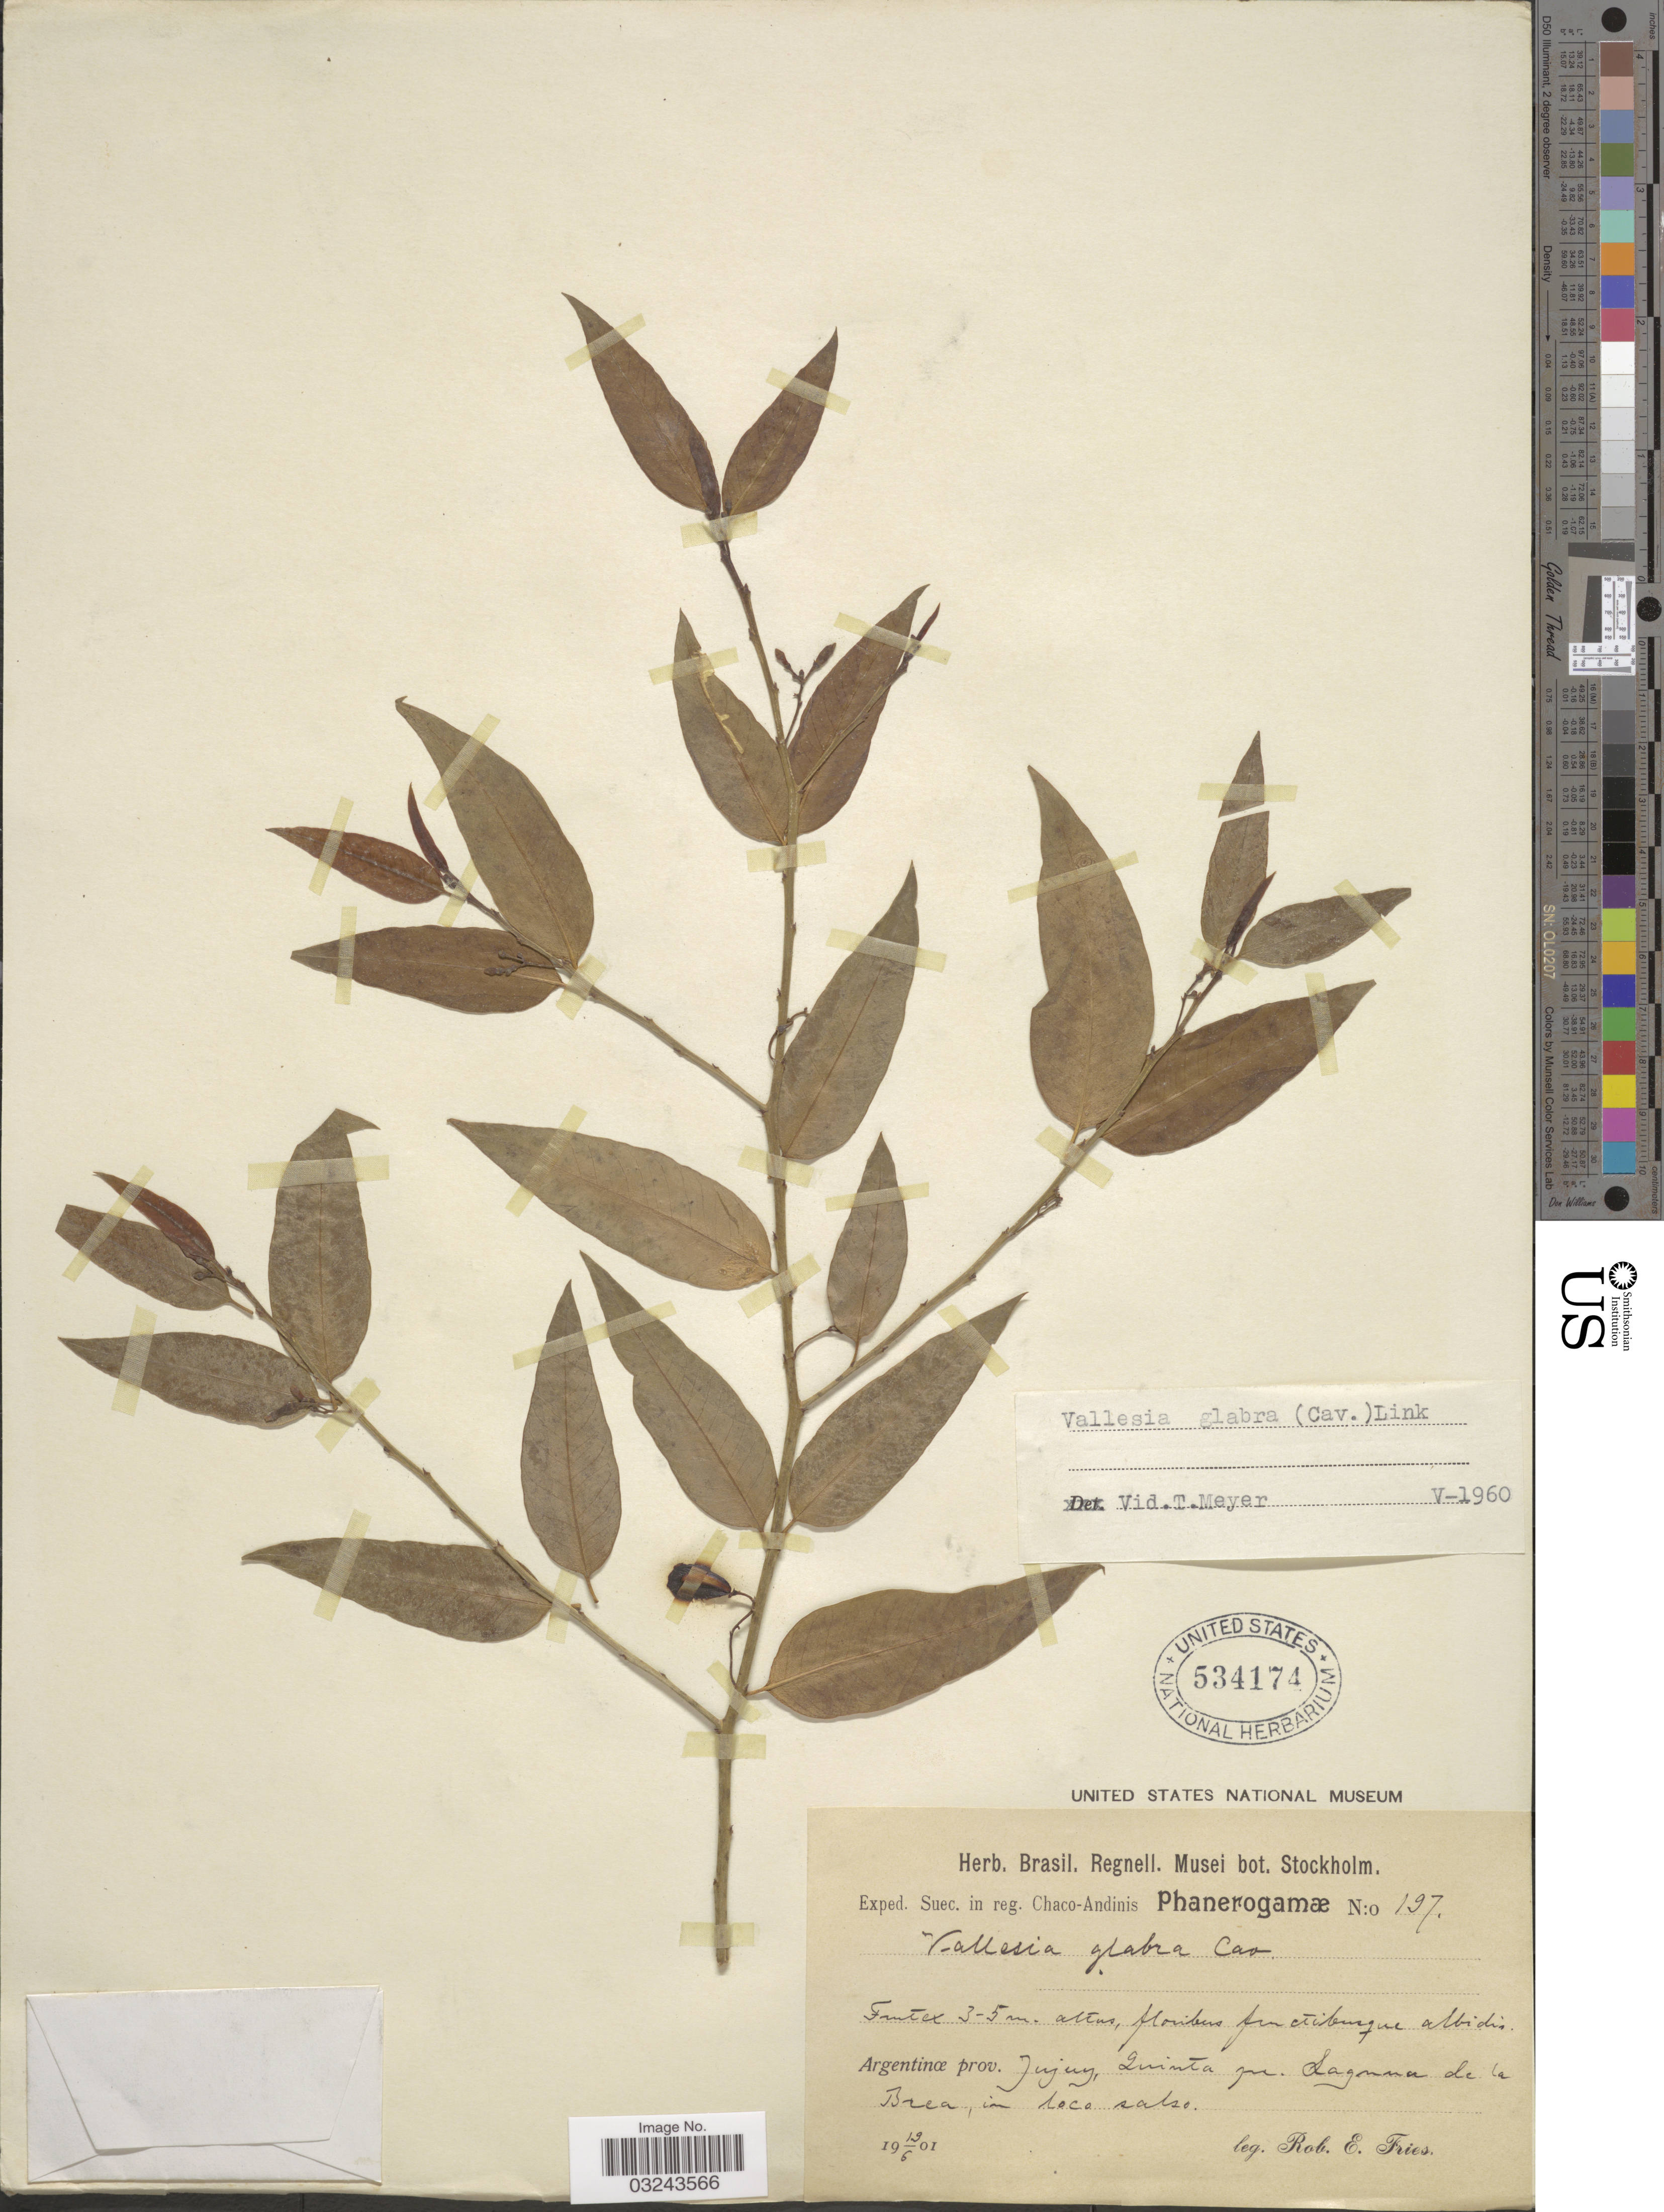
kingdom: Plantae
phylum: Tracheophyta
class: Magnoliopsida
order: Gentianales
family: Apocynaceae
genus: Vallesia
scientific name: Vallesia glabra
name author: (Cav.) Link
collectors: R. E. Fries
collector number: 197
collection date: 1901-06-19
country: Argentina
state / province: Jujuy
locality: Prov. Jujuy, Quinta pr. Laguna de la Brea, in loco salso.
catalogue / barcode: US 534174